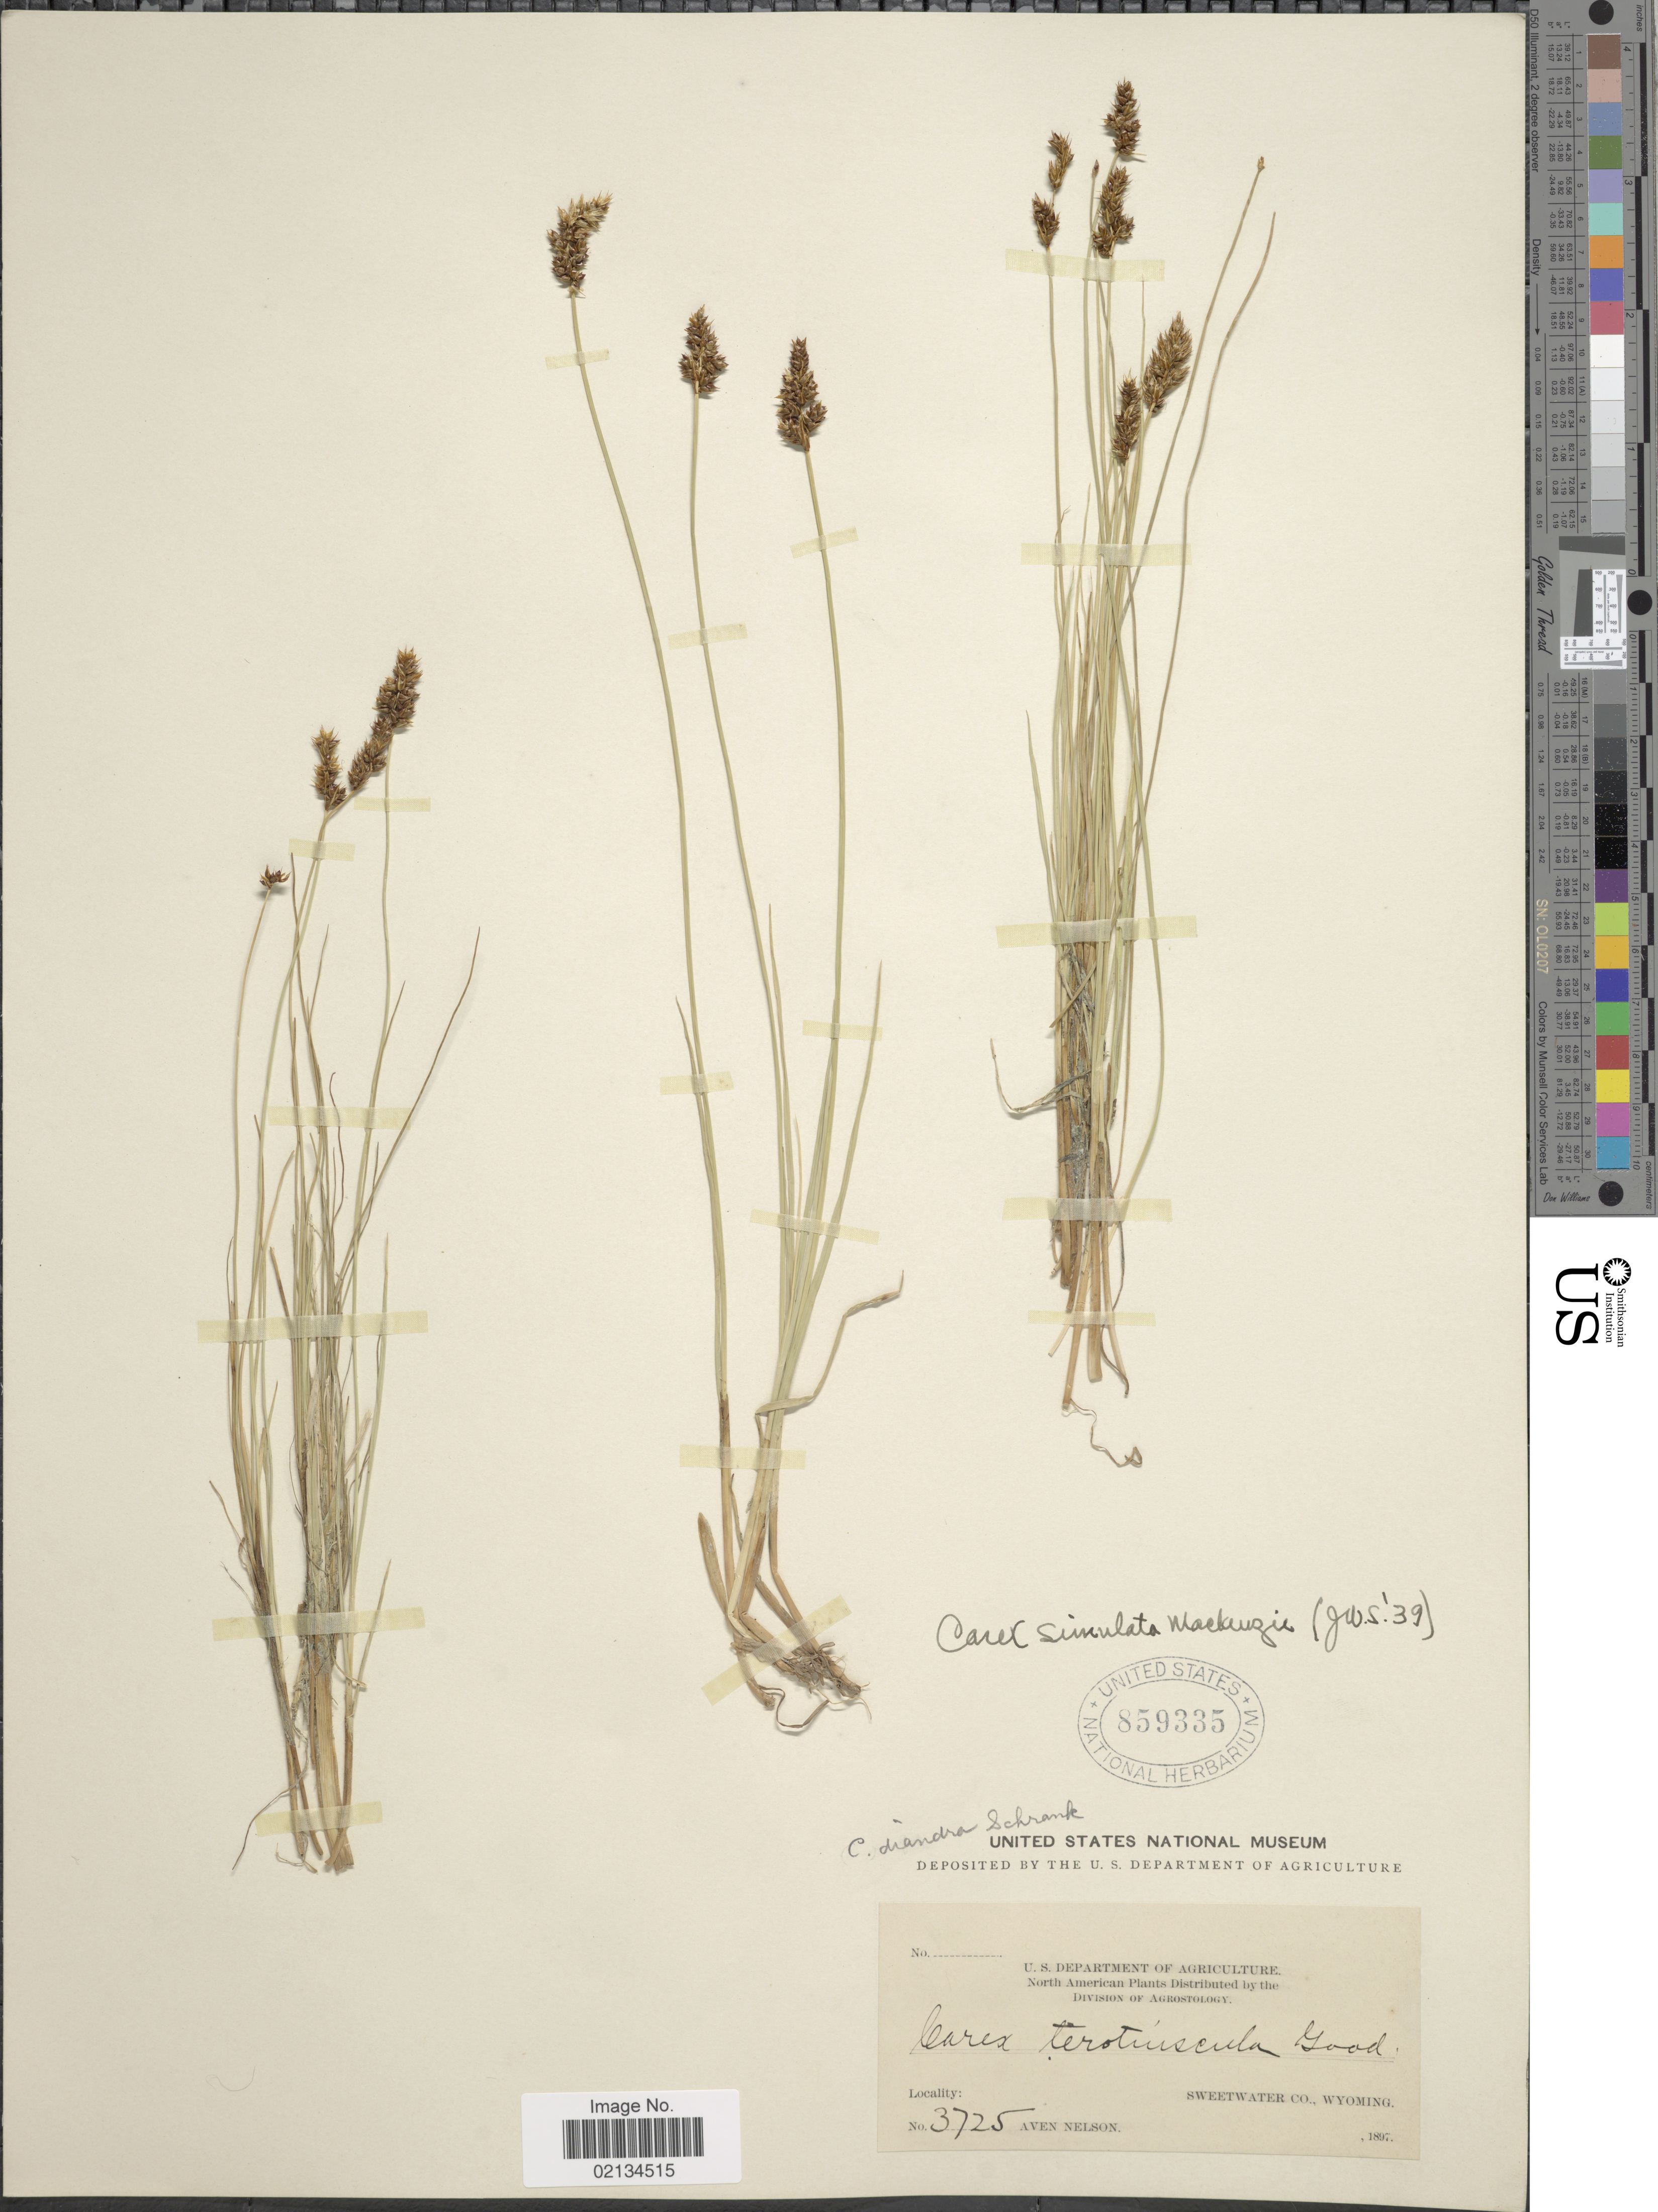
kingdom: Plantae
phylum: Tracheophyta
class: Liliopsida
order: Poales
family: Cyperaceae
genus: Carex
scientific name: Carex simulata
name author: Mack.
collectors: A. Nelson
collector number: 3725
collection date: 1897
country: United States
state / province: Wyoming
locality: Sweetwater Co.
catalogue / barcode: US 859335